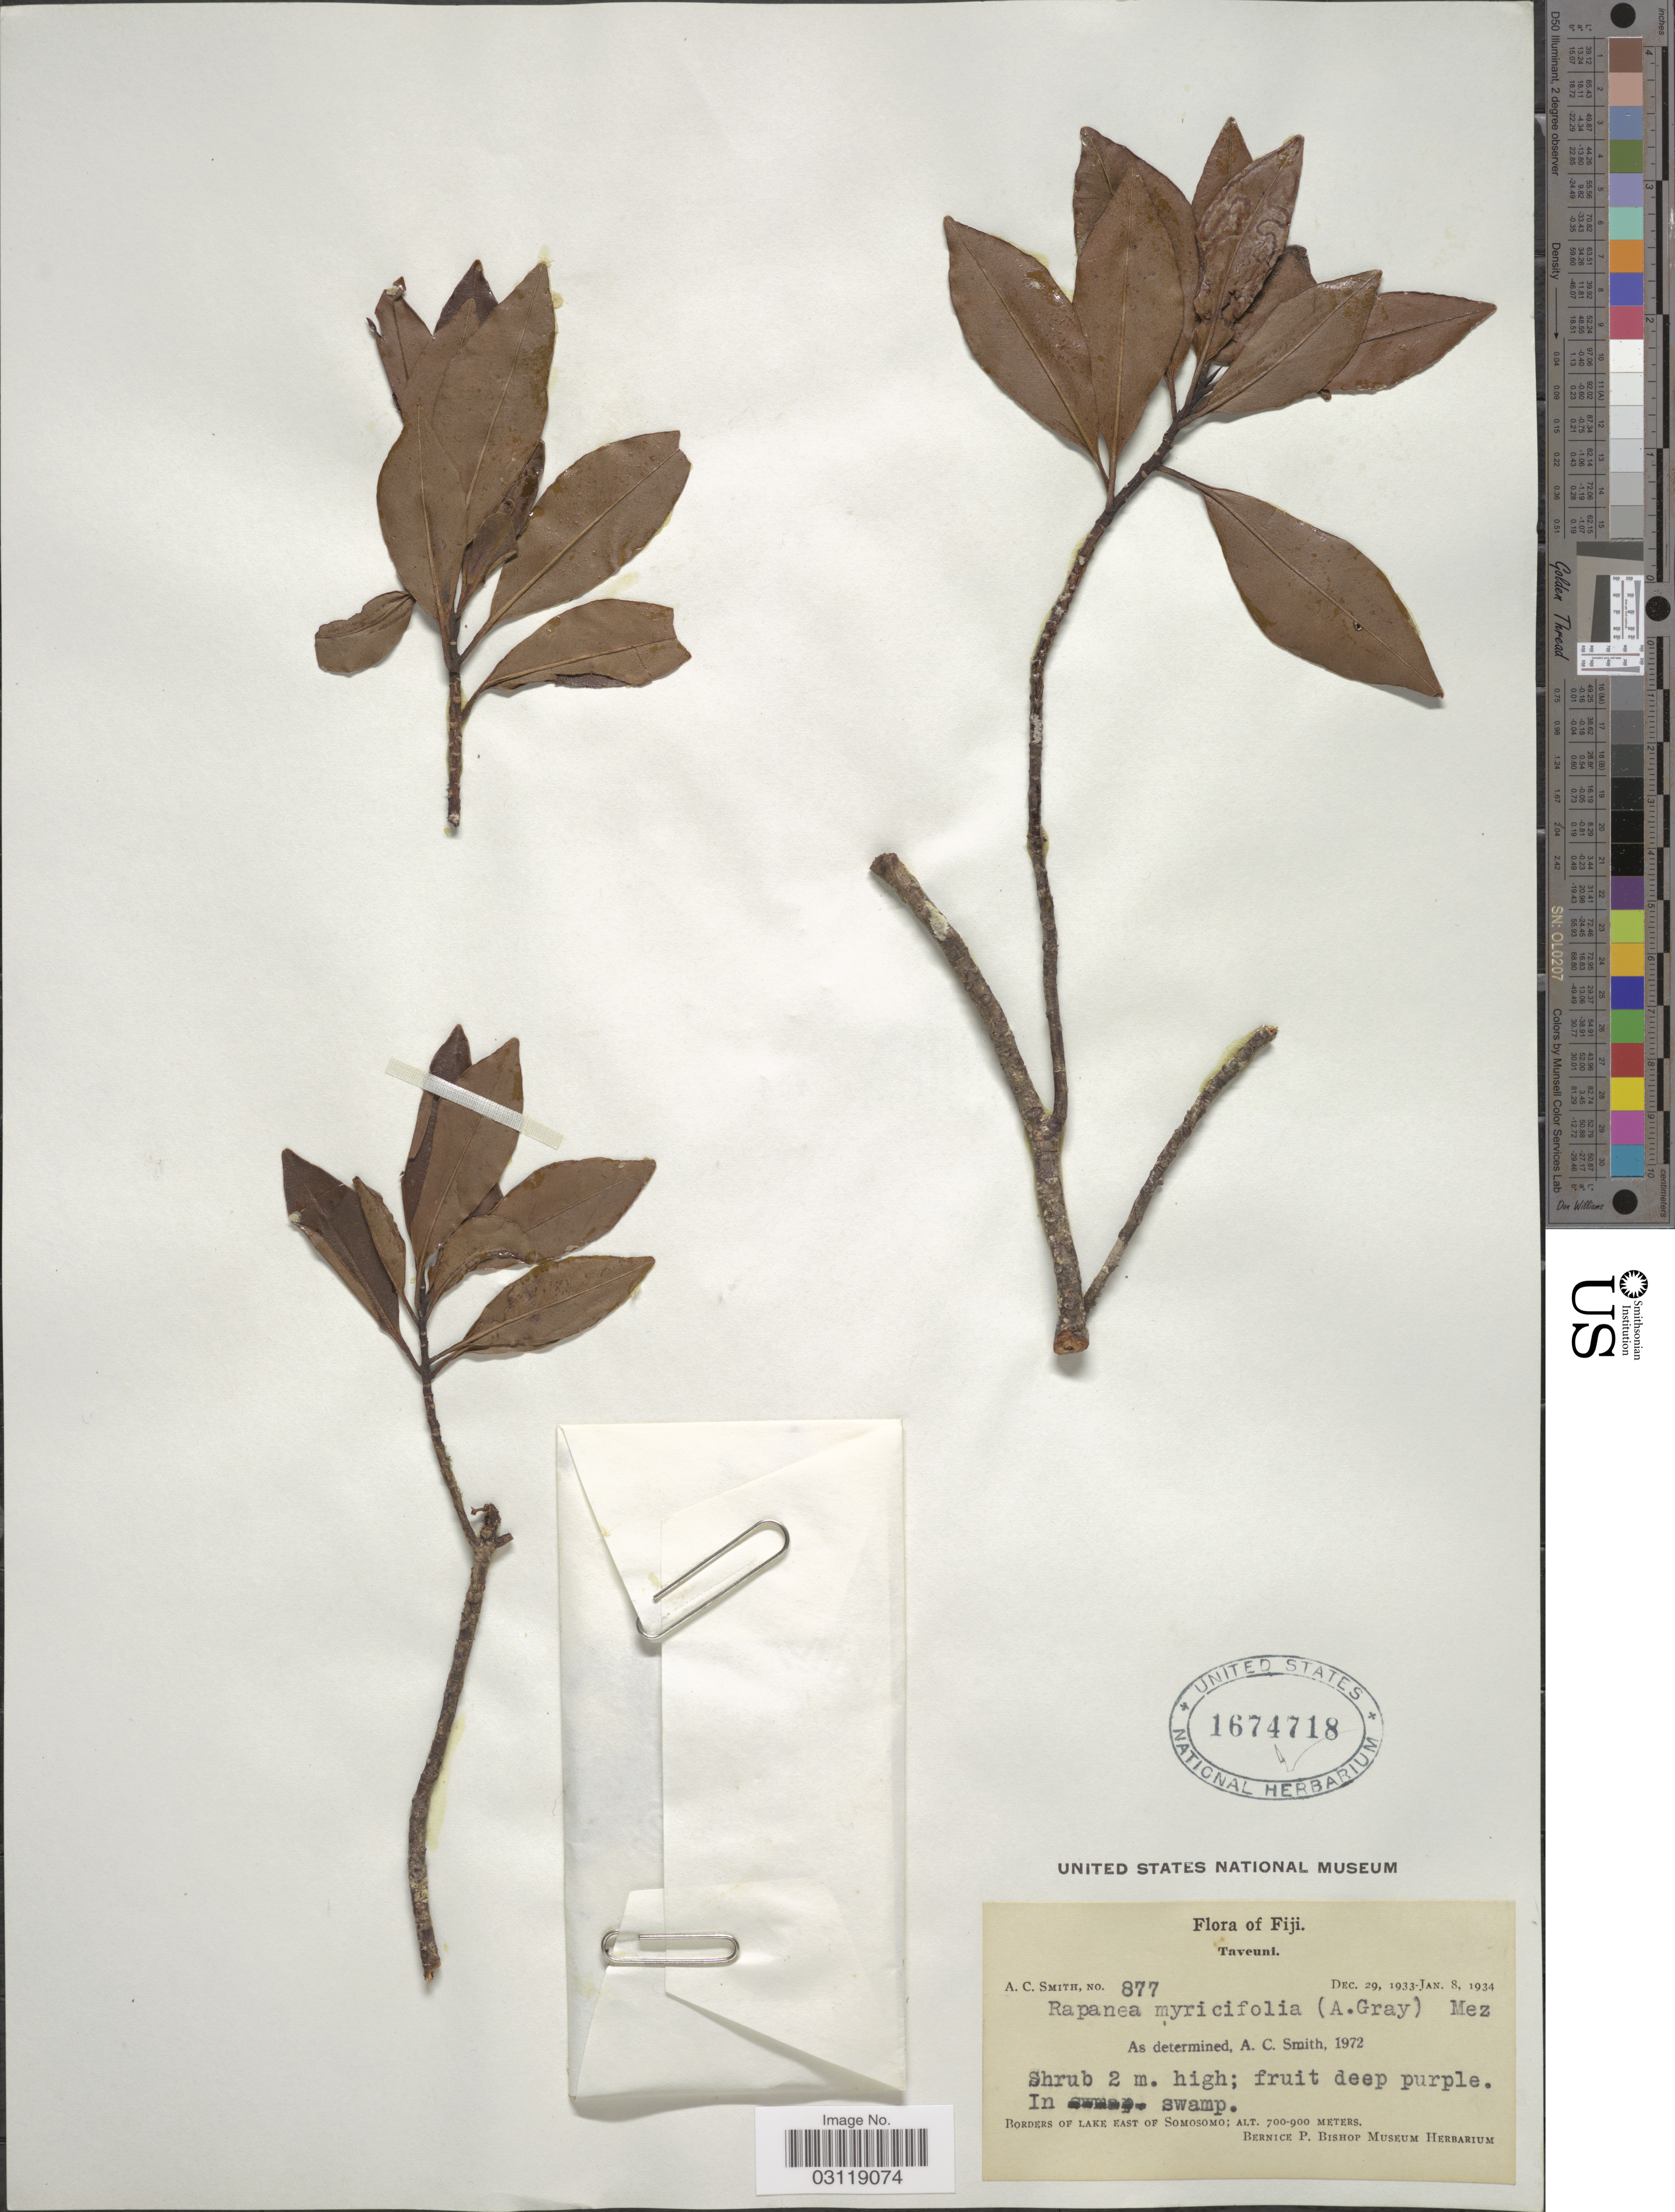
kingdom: Plantae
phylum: Tracheophyta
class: Magnoliopsida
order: Ericales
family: Primulaceae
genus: Rapanea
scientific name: Rapanea myricifolia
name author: (A. Gray) Mez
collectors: A. C. Smith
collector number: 877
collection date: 1933-12-29/1934-01-08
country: Fiji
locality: Taveuni. Borders of Lake East of Somosomo.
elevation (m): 700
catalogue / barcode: US 1674718